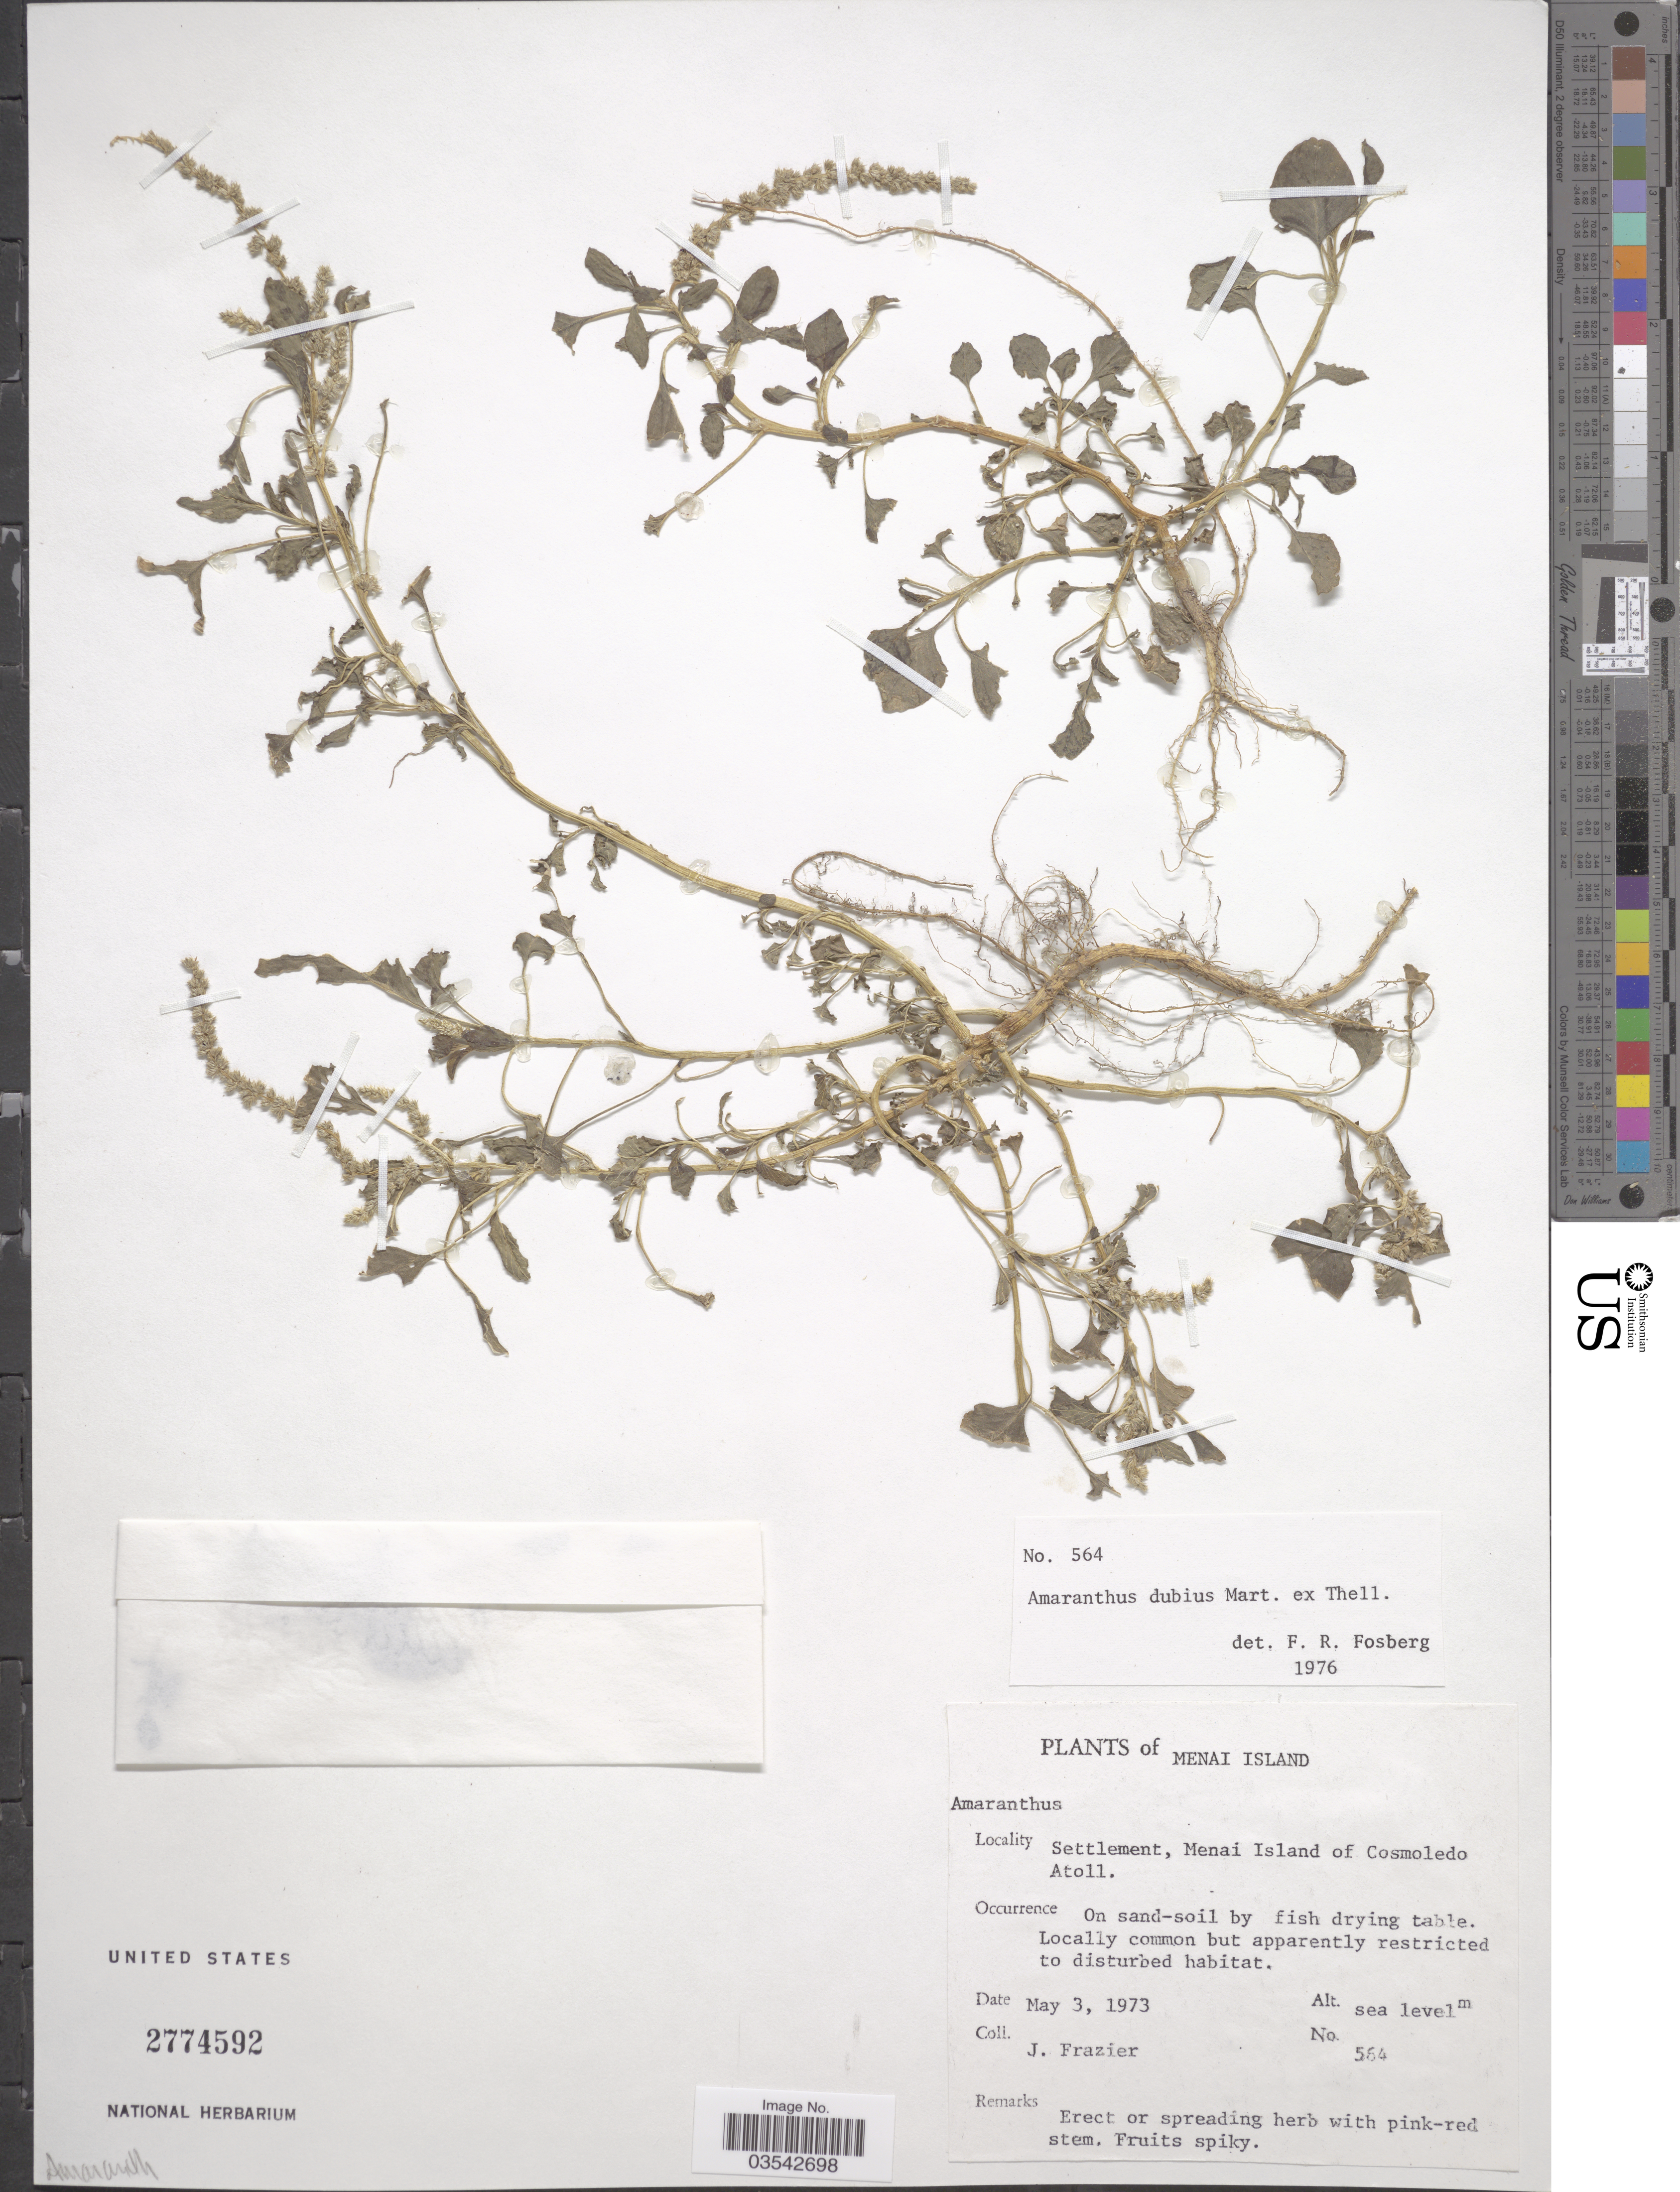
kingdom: Plantae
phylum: Tracheophyta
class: Magnoliopsida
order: Caryophyllales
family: Amaranthaceae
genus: Amaranthus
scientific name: Amaranthus dubius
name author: Mart. ex Thell.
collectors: J. Frazier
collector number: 564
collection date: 1973-05-03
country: Seychelles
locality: Menai Island. Settlement, Menai Island of Cosmoledo Atoll.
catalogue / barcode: US 2774592